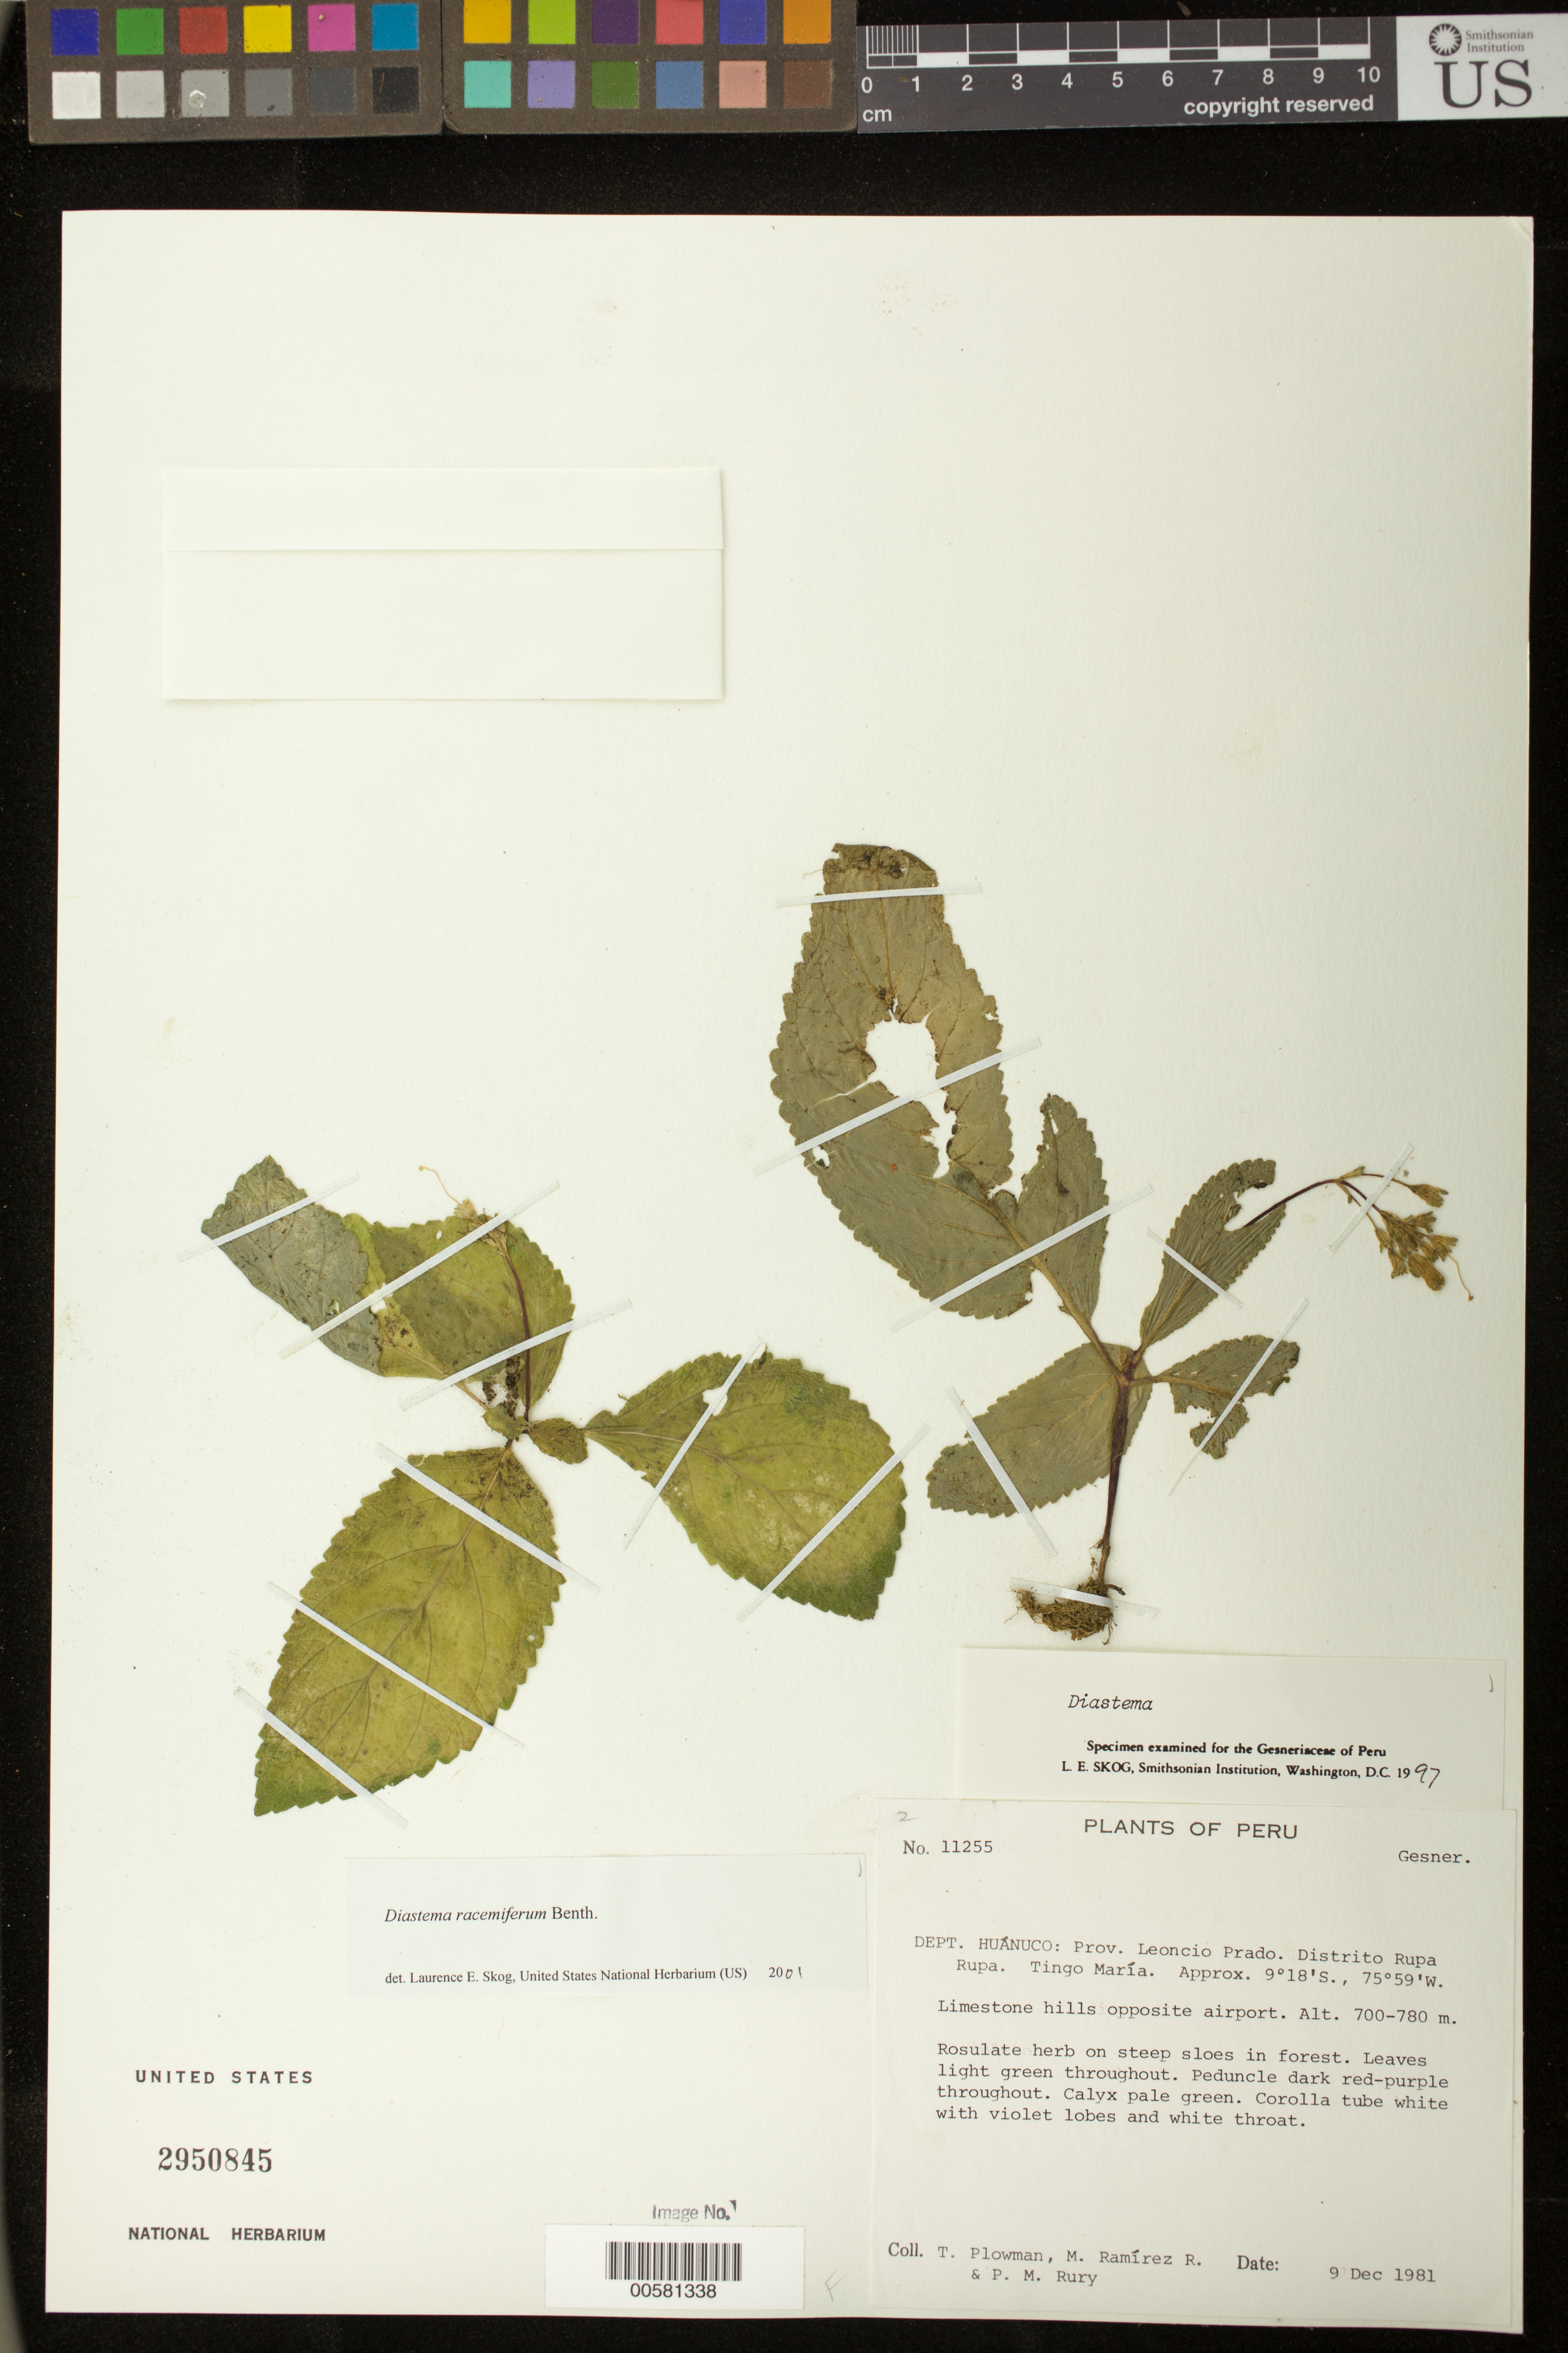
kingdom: Plantae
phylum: Tracheophyta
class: Magnoliopsida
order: Lamiales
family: Gesneriaceae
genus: Diastema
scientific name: Diastema racemiferum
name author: Benth.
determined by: Skog, Laurence E.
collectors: T. Plowman, M. Ramirez R. & P. M. Rury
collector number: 11255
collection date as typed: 09 Dec 1981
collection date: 1981-12-09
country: Peru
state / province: Huánuco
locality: Prov. Leoncio Prado, Dtto. Rupa Rupa; Tingo María, opposite airport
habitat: Limestone hills; on steep slopes in forest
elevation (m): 700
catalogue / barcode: US 2950845